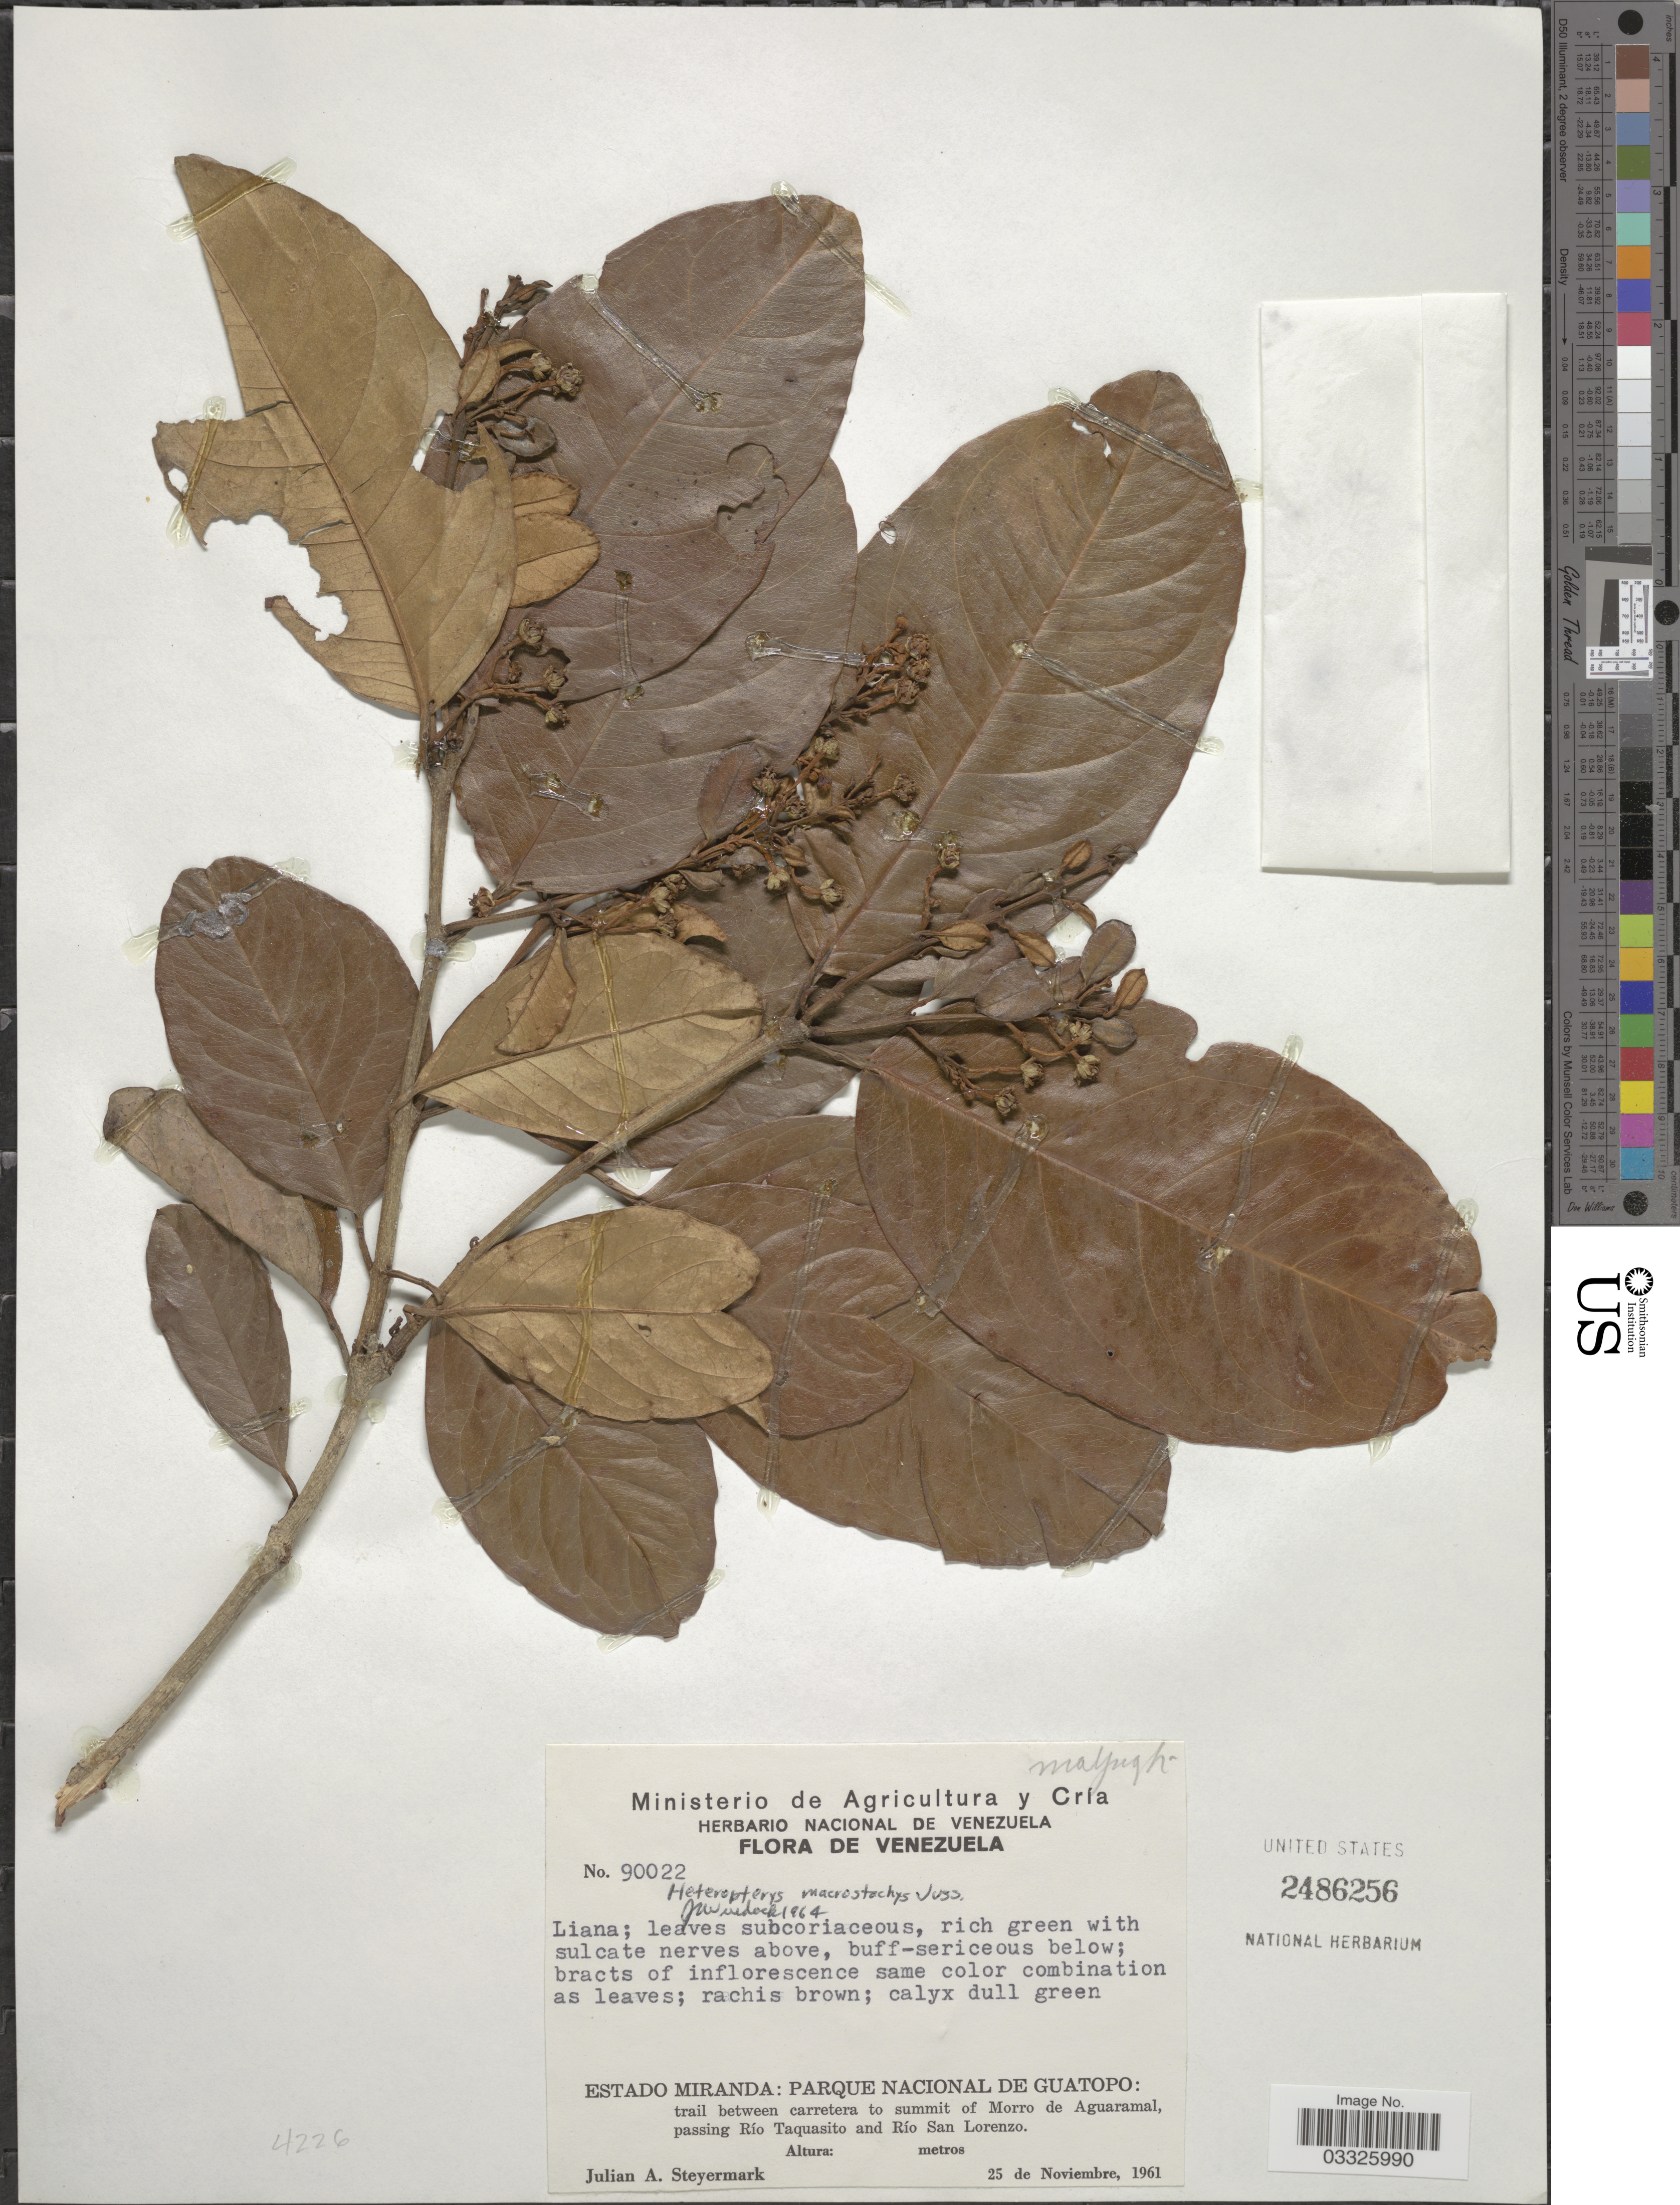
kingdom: Plantae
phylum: Tracheophyta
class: Magnoliopsida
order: Malpighiales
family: Malpighiaceae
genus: Heteropterys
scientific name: Heteropterys macrostachya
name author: A. Juss.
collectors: J. Steyermark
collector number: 90022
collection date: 1961-11-25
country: Venezuela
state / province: Miranda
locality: Parque Nacional de Guatopo: trail between carretera to summit of Morro de Aguaramal, passing Río Taquasito and Río San Lorenzo.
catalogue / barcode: US 2486256